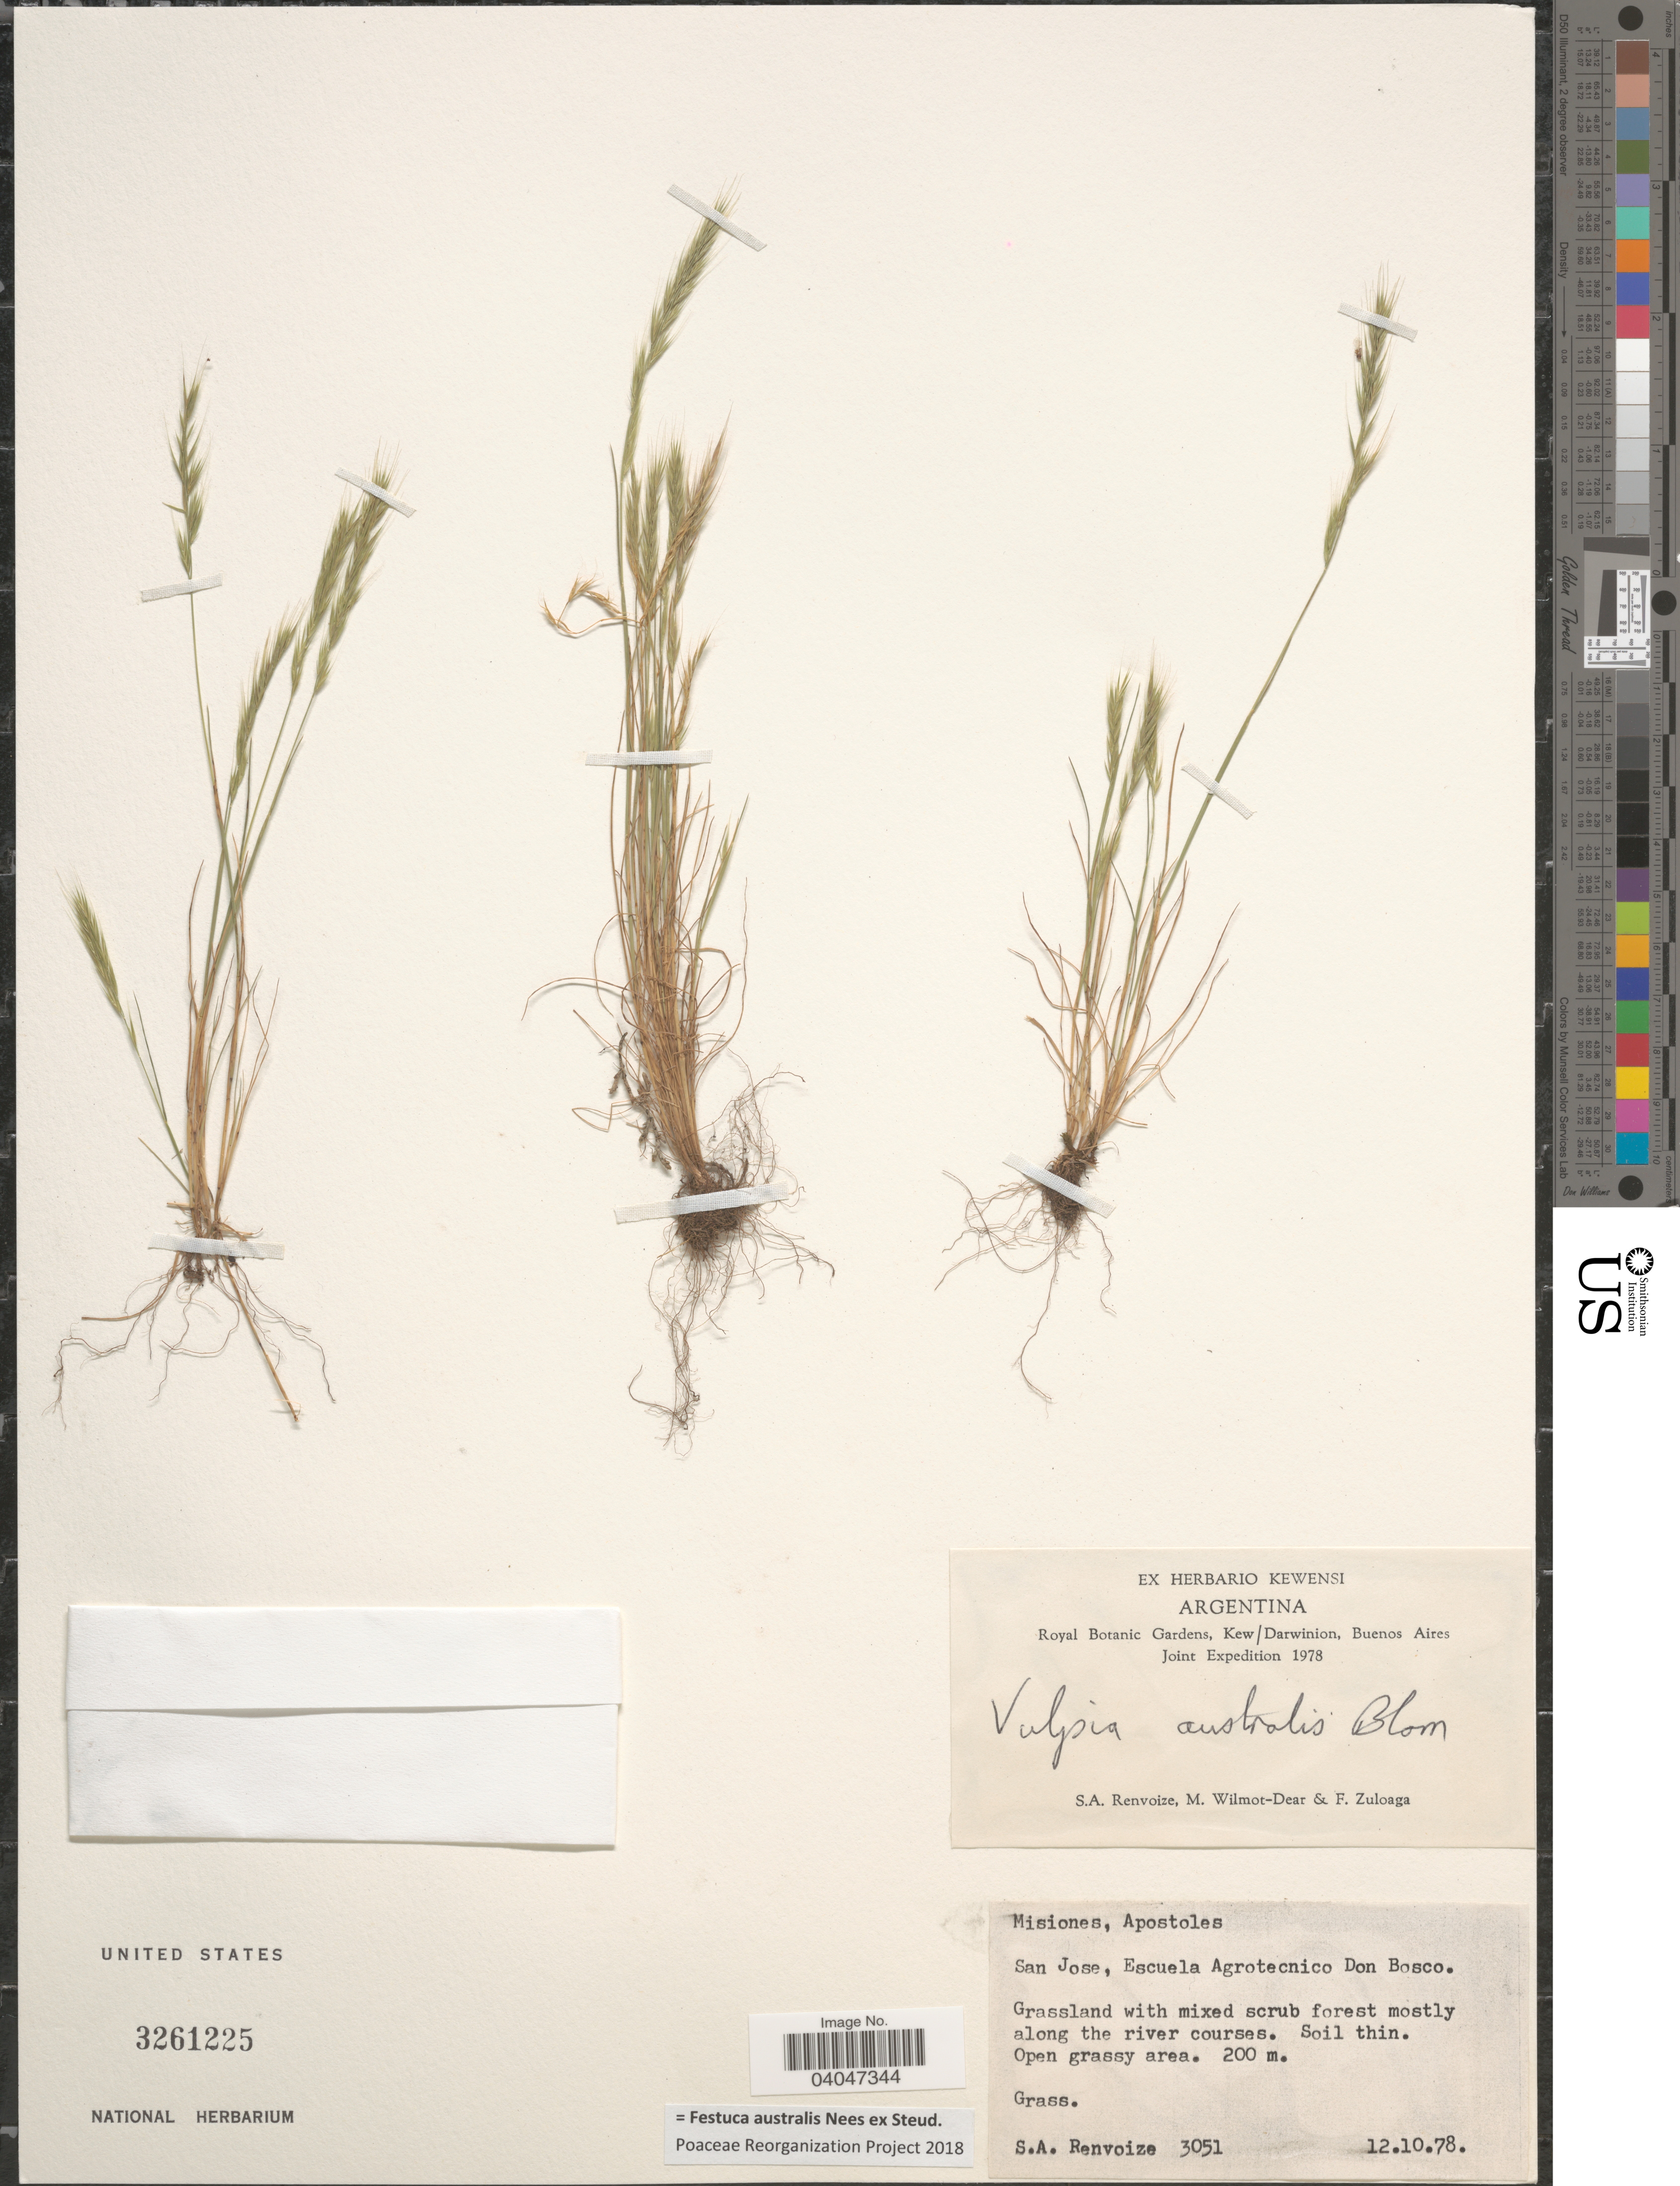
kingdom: Plantae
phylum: Tracheophyta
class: Liliopsida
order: Poales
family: Poaceae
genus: Festuca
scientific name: Festuca australis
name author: Nees ex Steud.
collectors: S. A. Renvoize, M. Wilmot-Dear & F. Zuloaga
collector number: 3051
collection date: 1978-10-12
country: Argentina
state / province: Misiones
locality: Apostoles. San Jose, Escuela Agrotecnico Don Bosco.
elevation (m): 200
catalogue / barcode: US 3261225